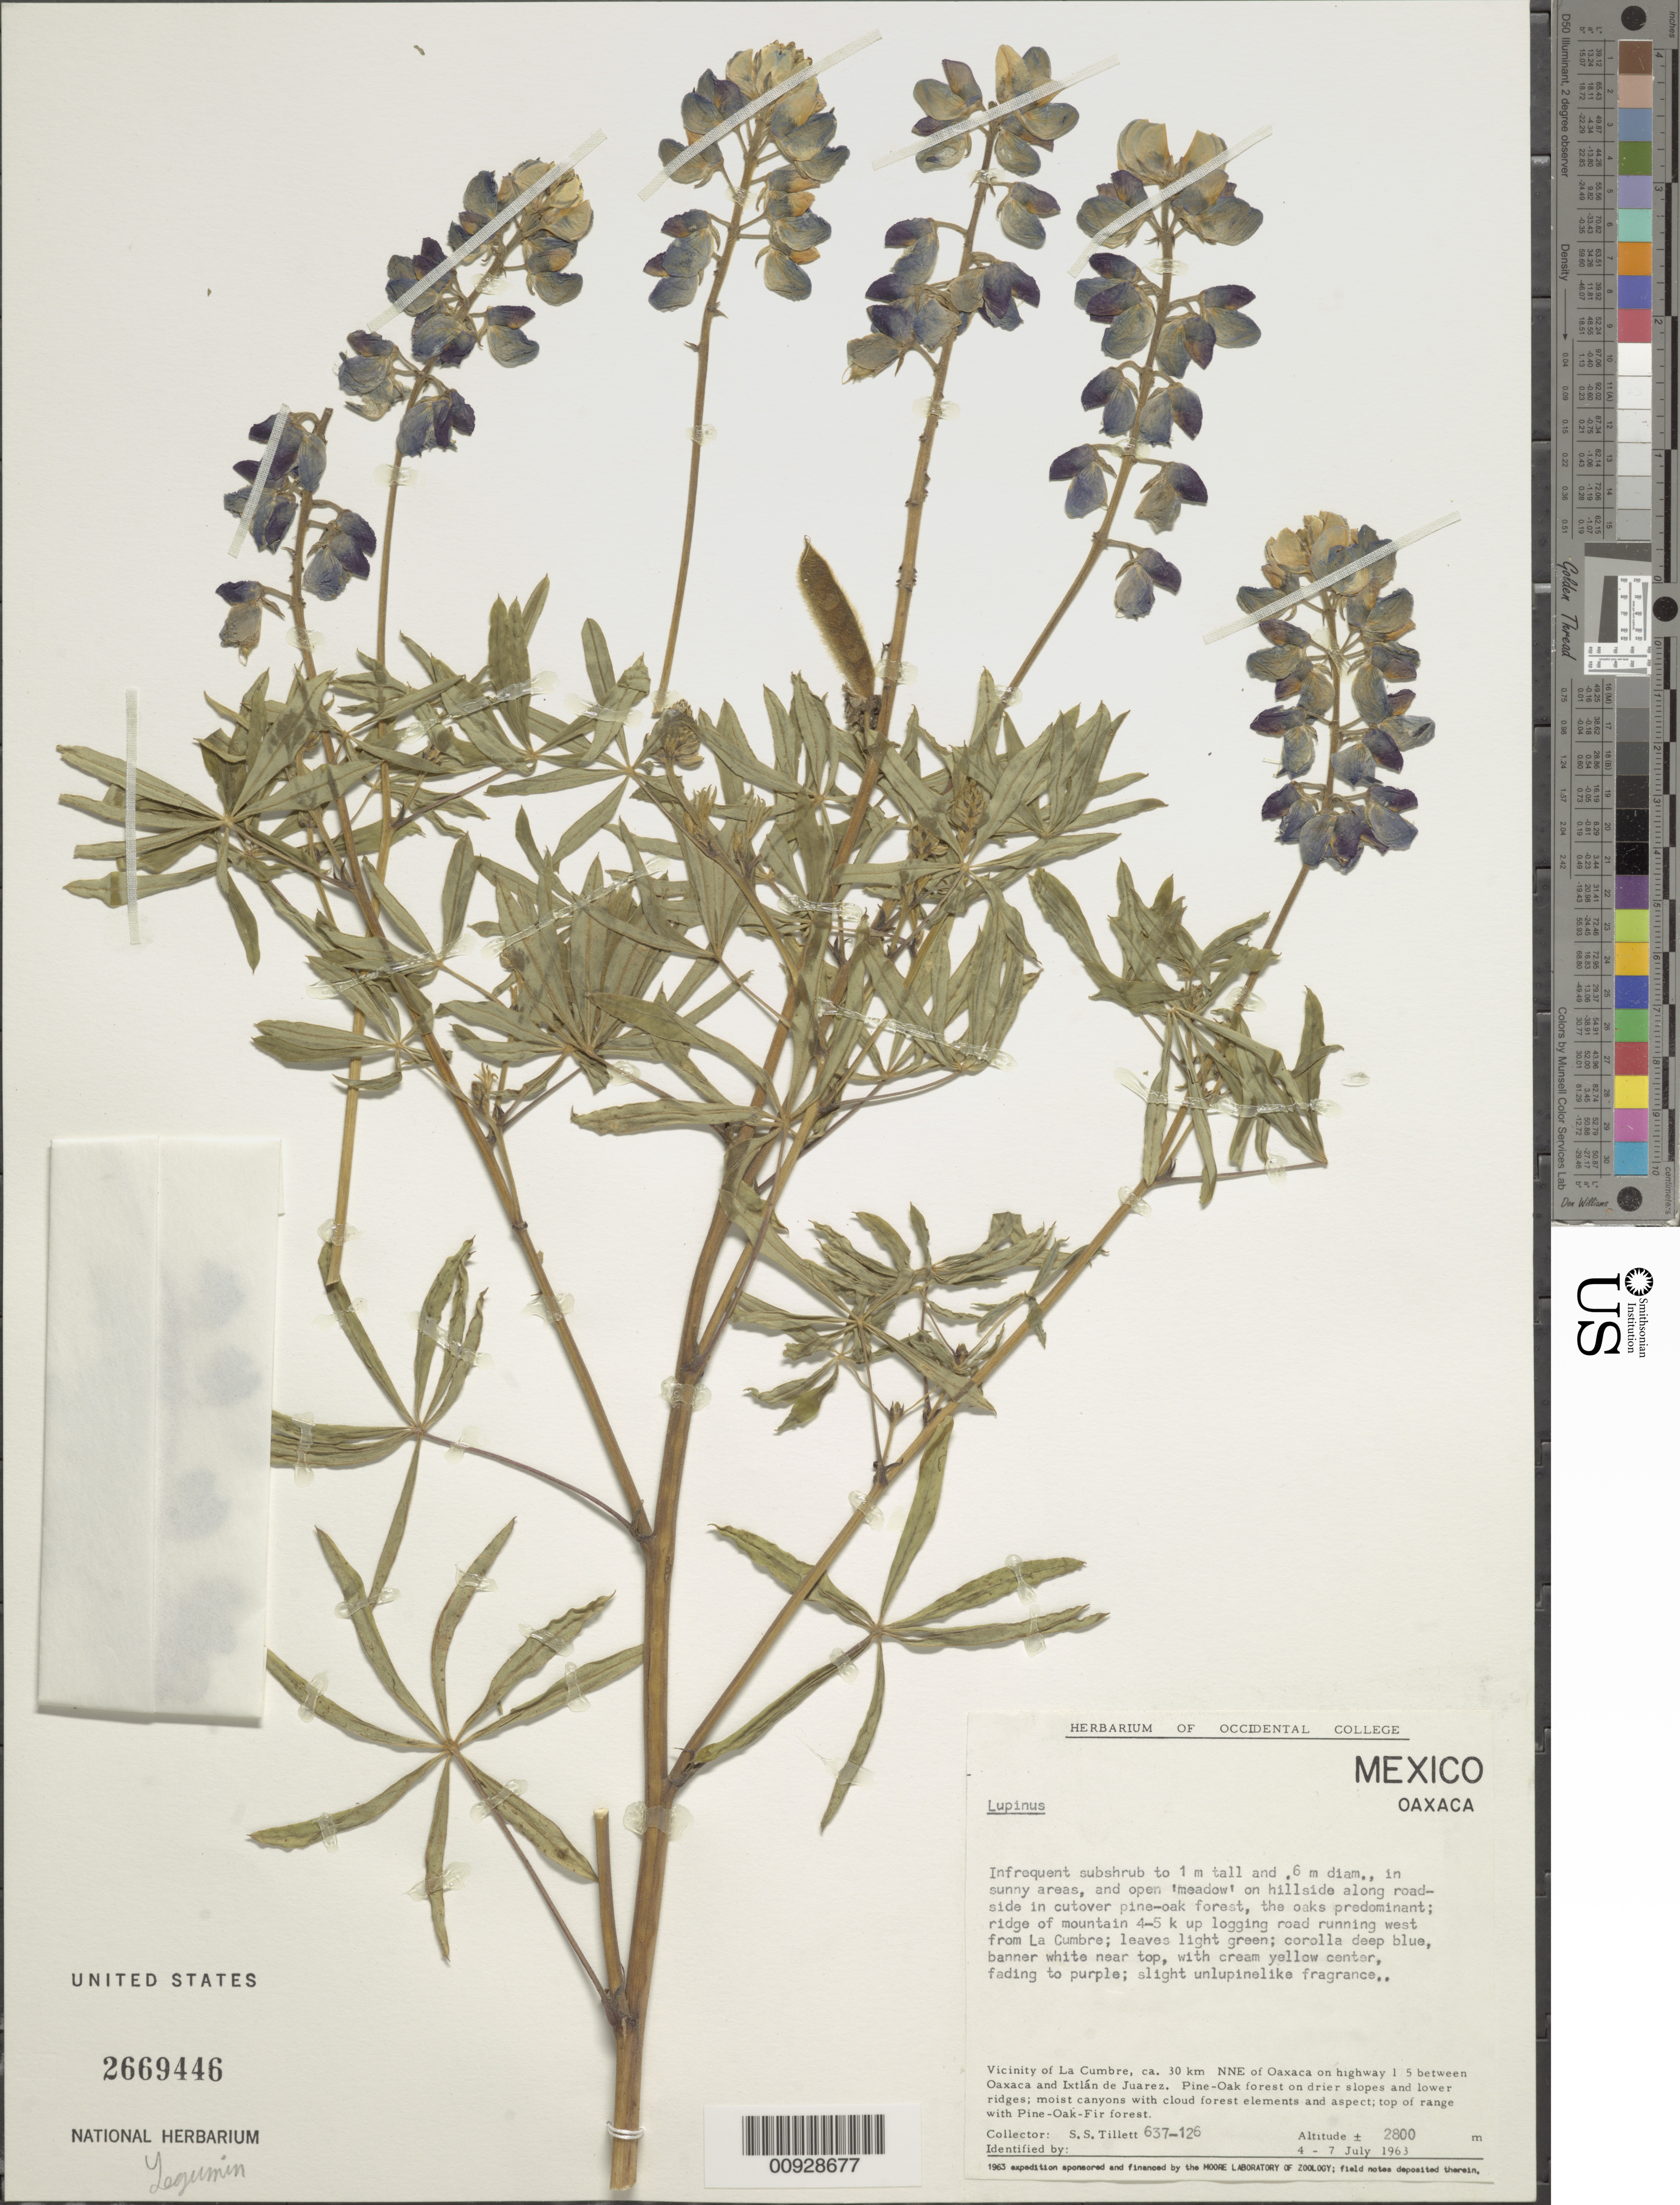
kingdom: Plantae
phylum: Tracheophyta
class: Magnoliopsida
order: Fabales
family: Fabaceae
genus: Lupinus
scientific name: Lupinus sp.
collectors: S. S. Tillett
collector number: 637-126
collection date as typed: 04 Jul 1963 to 07 Jul 1963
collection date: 1963-07-04/1963-07-07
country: Mexico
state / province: Oaxaca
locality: Ridge of mountain 4-5 km. up logging road running west from La Cumbre, ca. 30 km NNE of Oaxaca on highway 175 between Oaxaca and Ixtlán de Juárez.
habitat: In sunny areas, and open 'meadow' on hillside along roadside in cutover pine-oak forest, the oaks predominant.Pine-Oak forest on drier slopes and lower ridges; moist canyons with cloud forest elements and aspect; top of range with Pine-Oak- Fir Forest.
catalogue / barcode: US 2669446